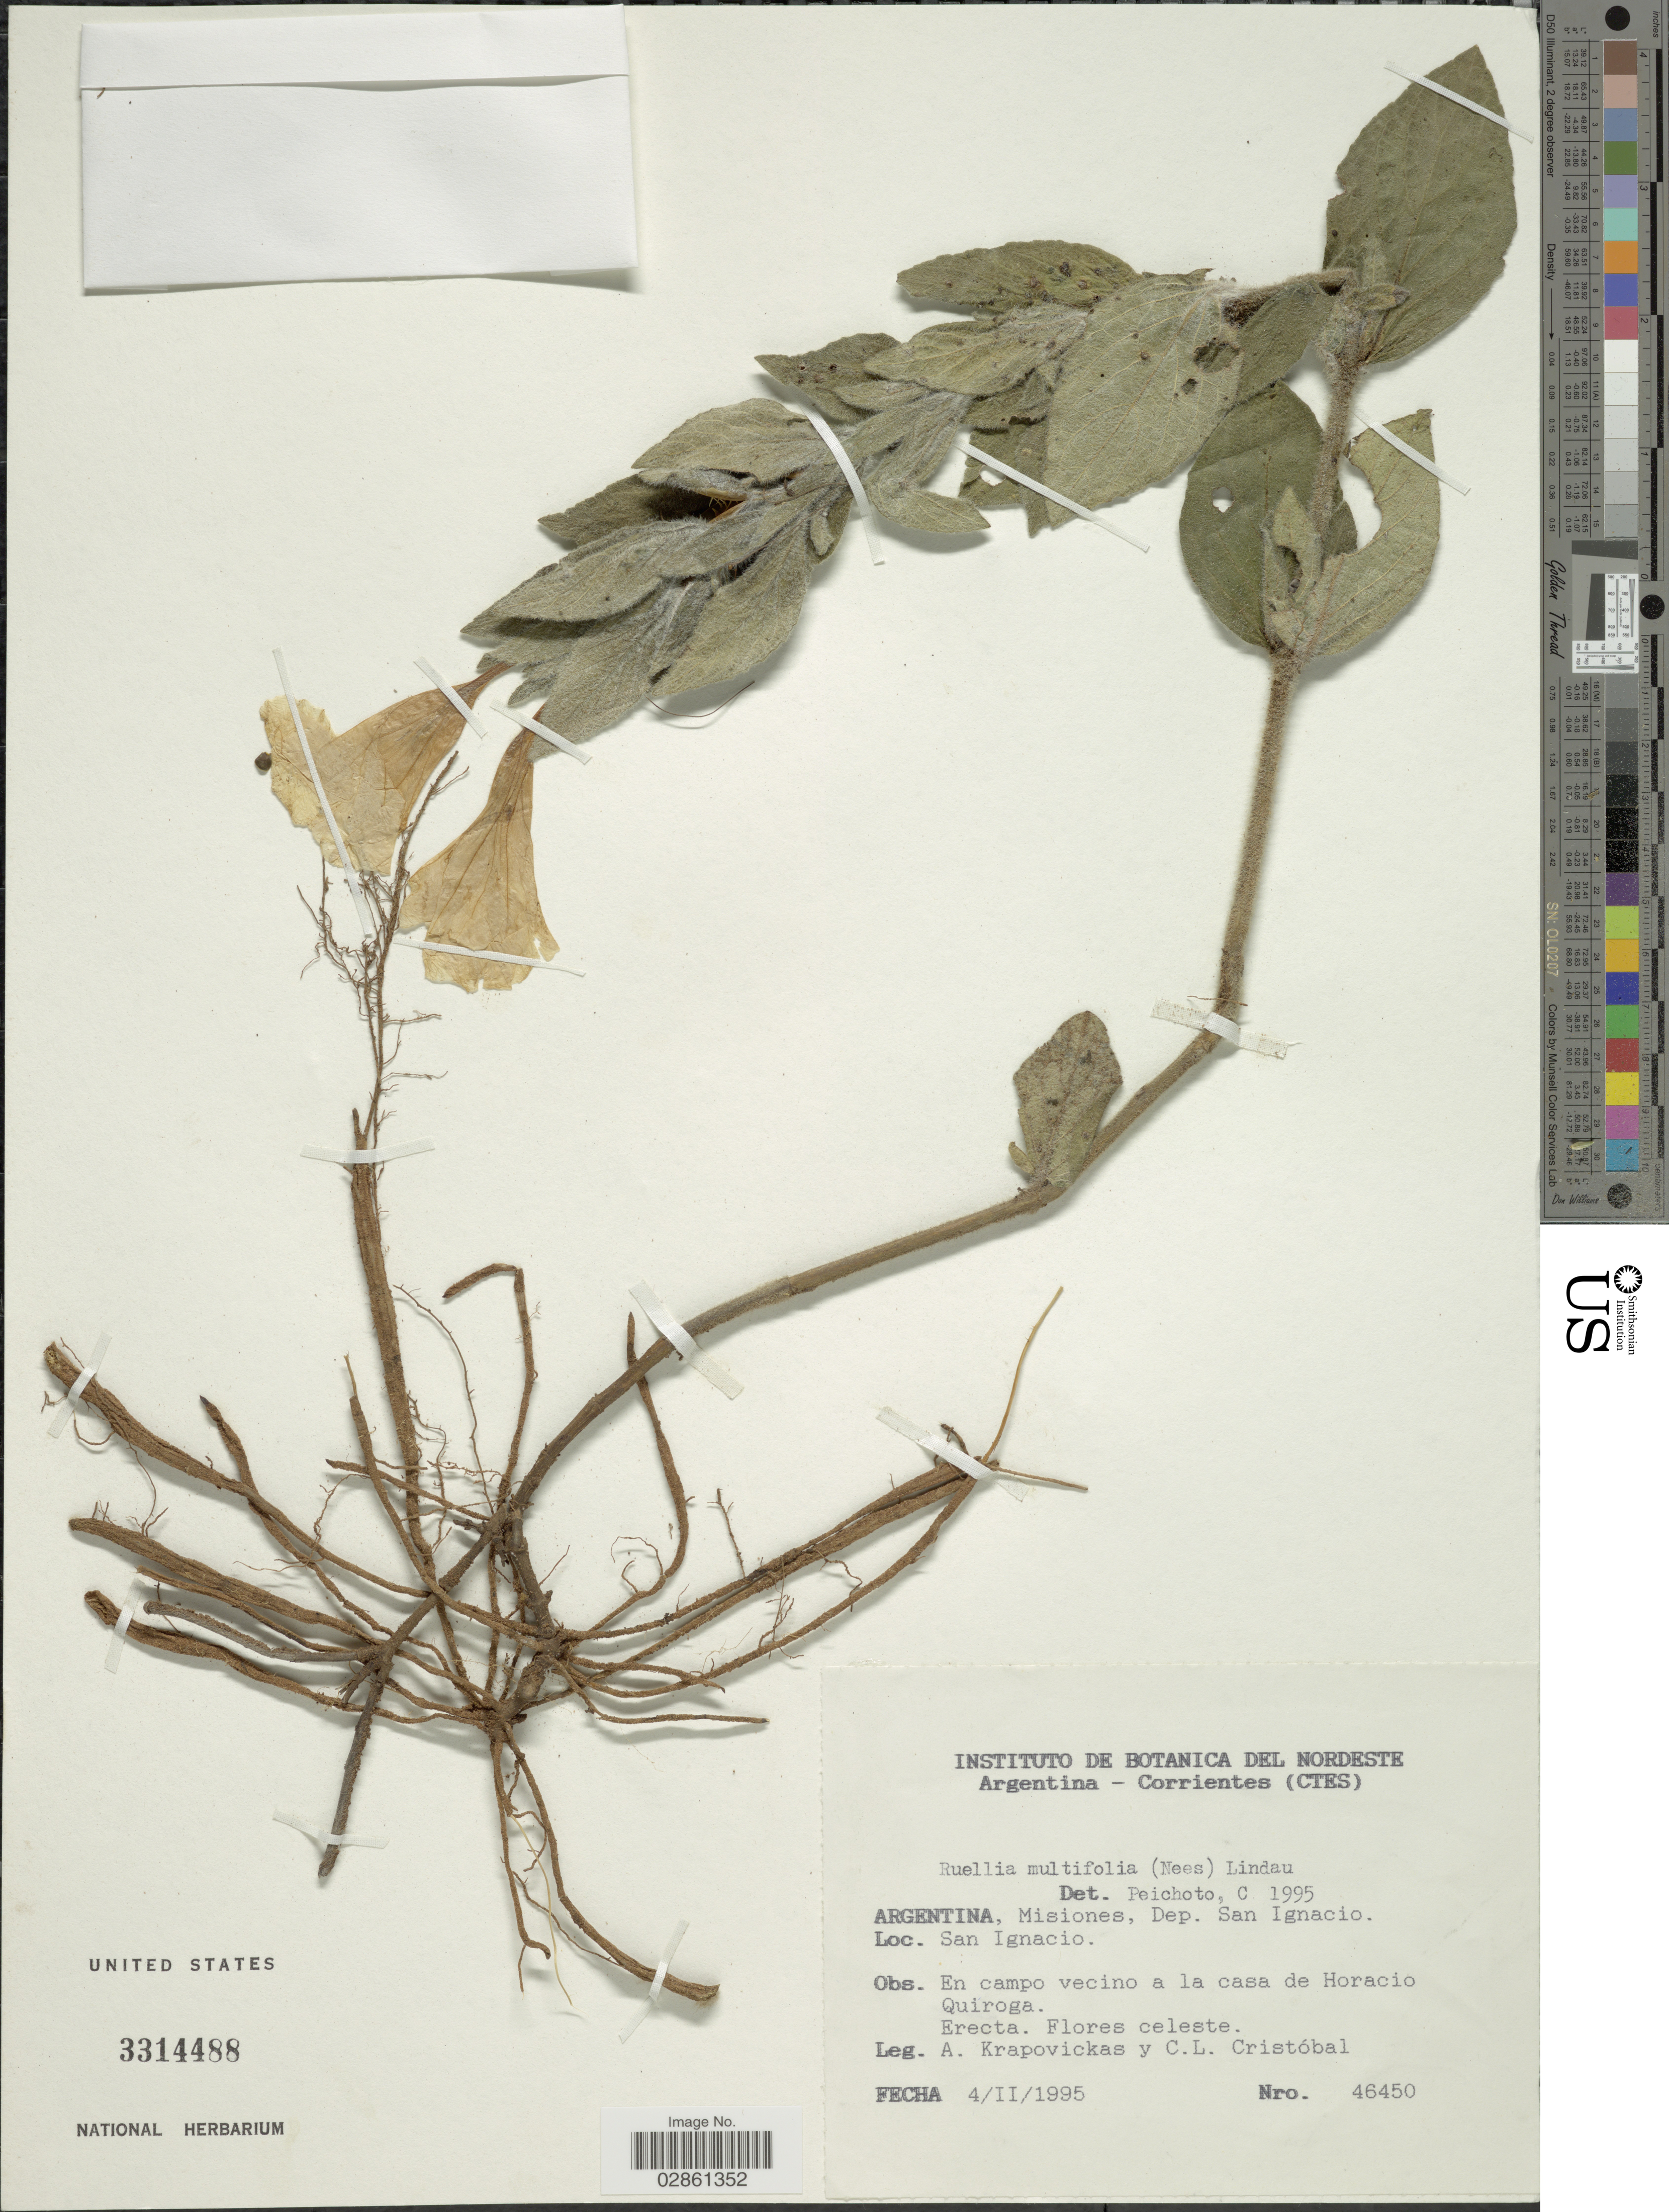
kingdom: Plantae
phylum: Tracheophyta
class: Magnoliopsida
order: Lamiales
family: Acanthaceae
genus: Ruellia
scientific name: Ruellia multifolia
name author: (Nees) Lindau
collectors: A. Krapovickas & C. L. Cristóbal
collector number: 46450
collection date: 1995-02-04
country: Argentina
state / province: Misiones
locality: Dep. San Ignacio. San Ignacio. En campo vecino a la casa de Horacio Quiroga.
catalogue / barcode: US 3314488